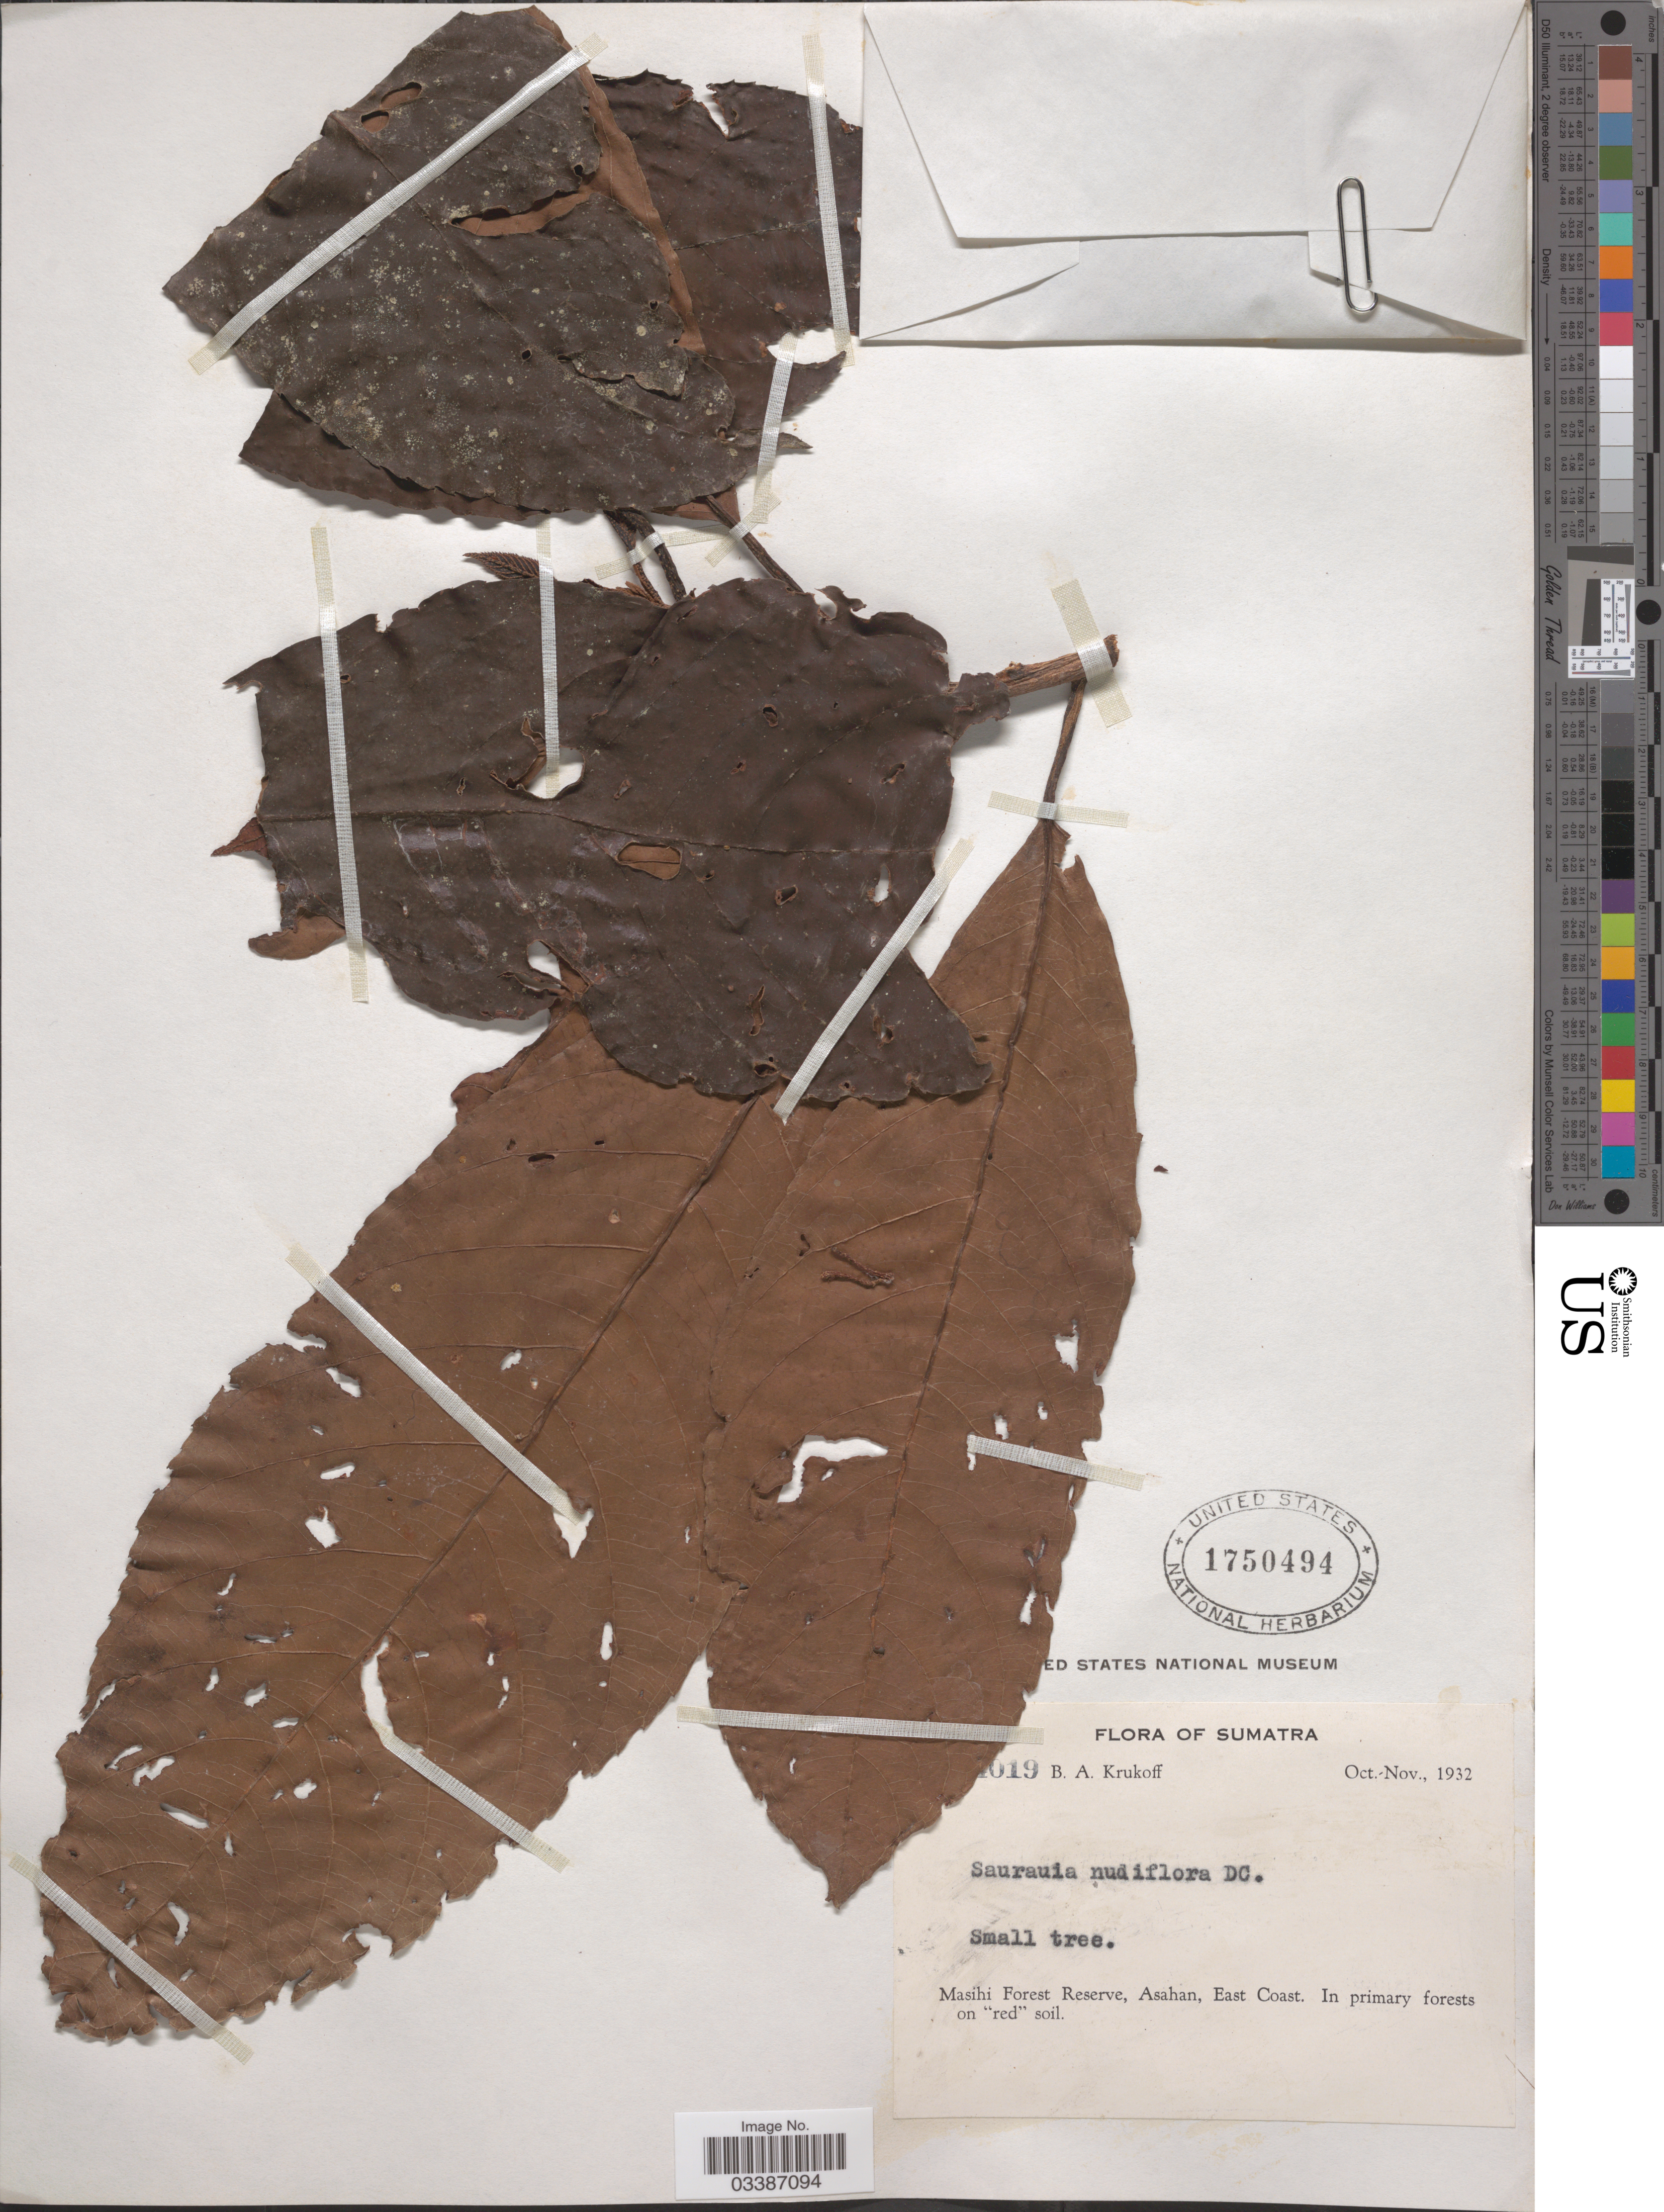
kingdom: Plantae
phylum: Tracheophyta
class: Magnoliopsida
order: Ericales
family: Actinidiaceae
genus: Saurauia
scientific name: Saurauia nudiflora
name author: DC.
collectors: B. A. Krukoff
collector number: !019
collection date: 1932-10/1932-11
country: Indonesia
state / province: Sumatra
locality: Masihi Forest Reserve, Asahan, East Coast.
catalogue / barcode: US 1750494